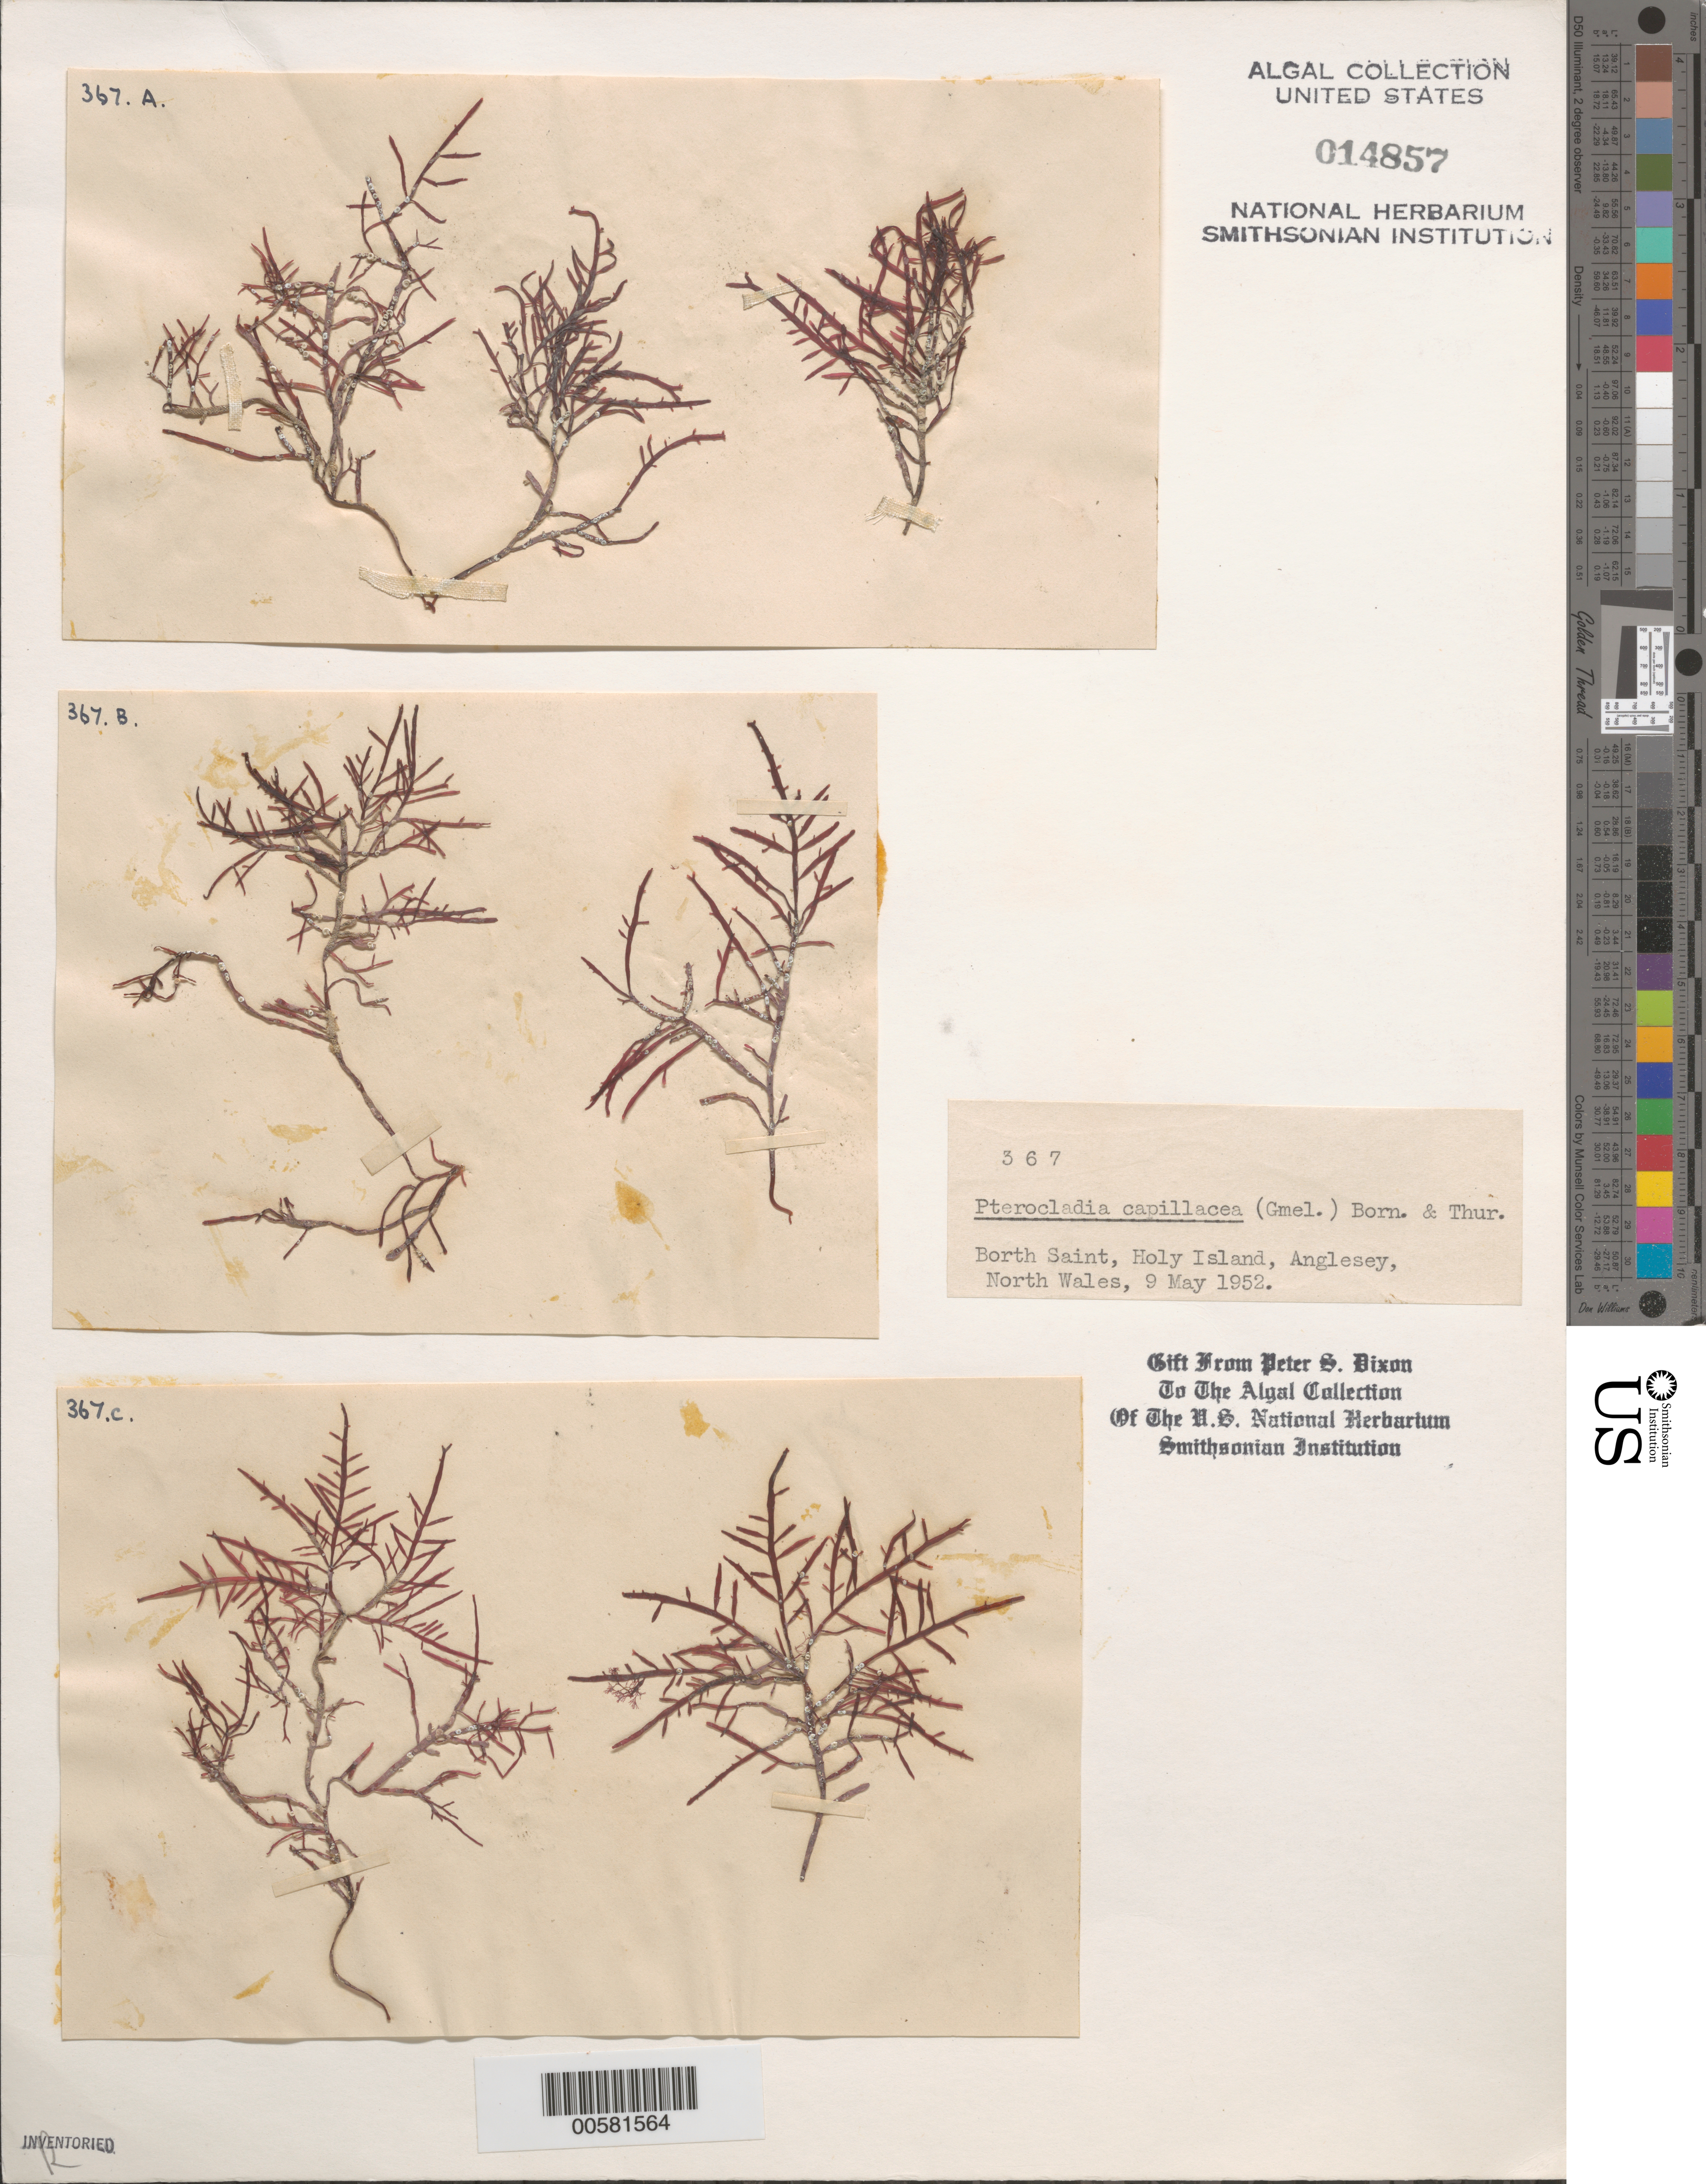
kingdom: Plantae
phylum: Rhodophyta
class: Florideophyceae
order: Gelidiales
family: Pterocladiaceae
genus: Pterocladiella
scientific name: Pterocladiella capillacea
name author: (S.G. Gmel.) Santelices & Hommers.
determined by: Algae name updating Project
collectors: P. S. Dixon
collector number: PSD 367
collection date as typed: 09 May 1952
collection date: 1952-05-09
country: United Kingdom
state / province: Wales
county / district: Gwynedd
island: Anglesey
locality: Borth Saint, Holy Island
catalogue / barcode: US 14857